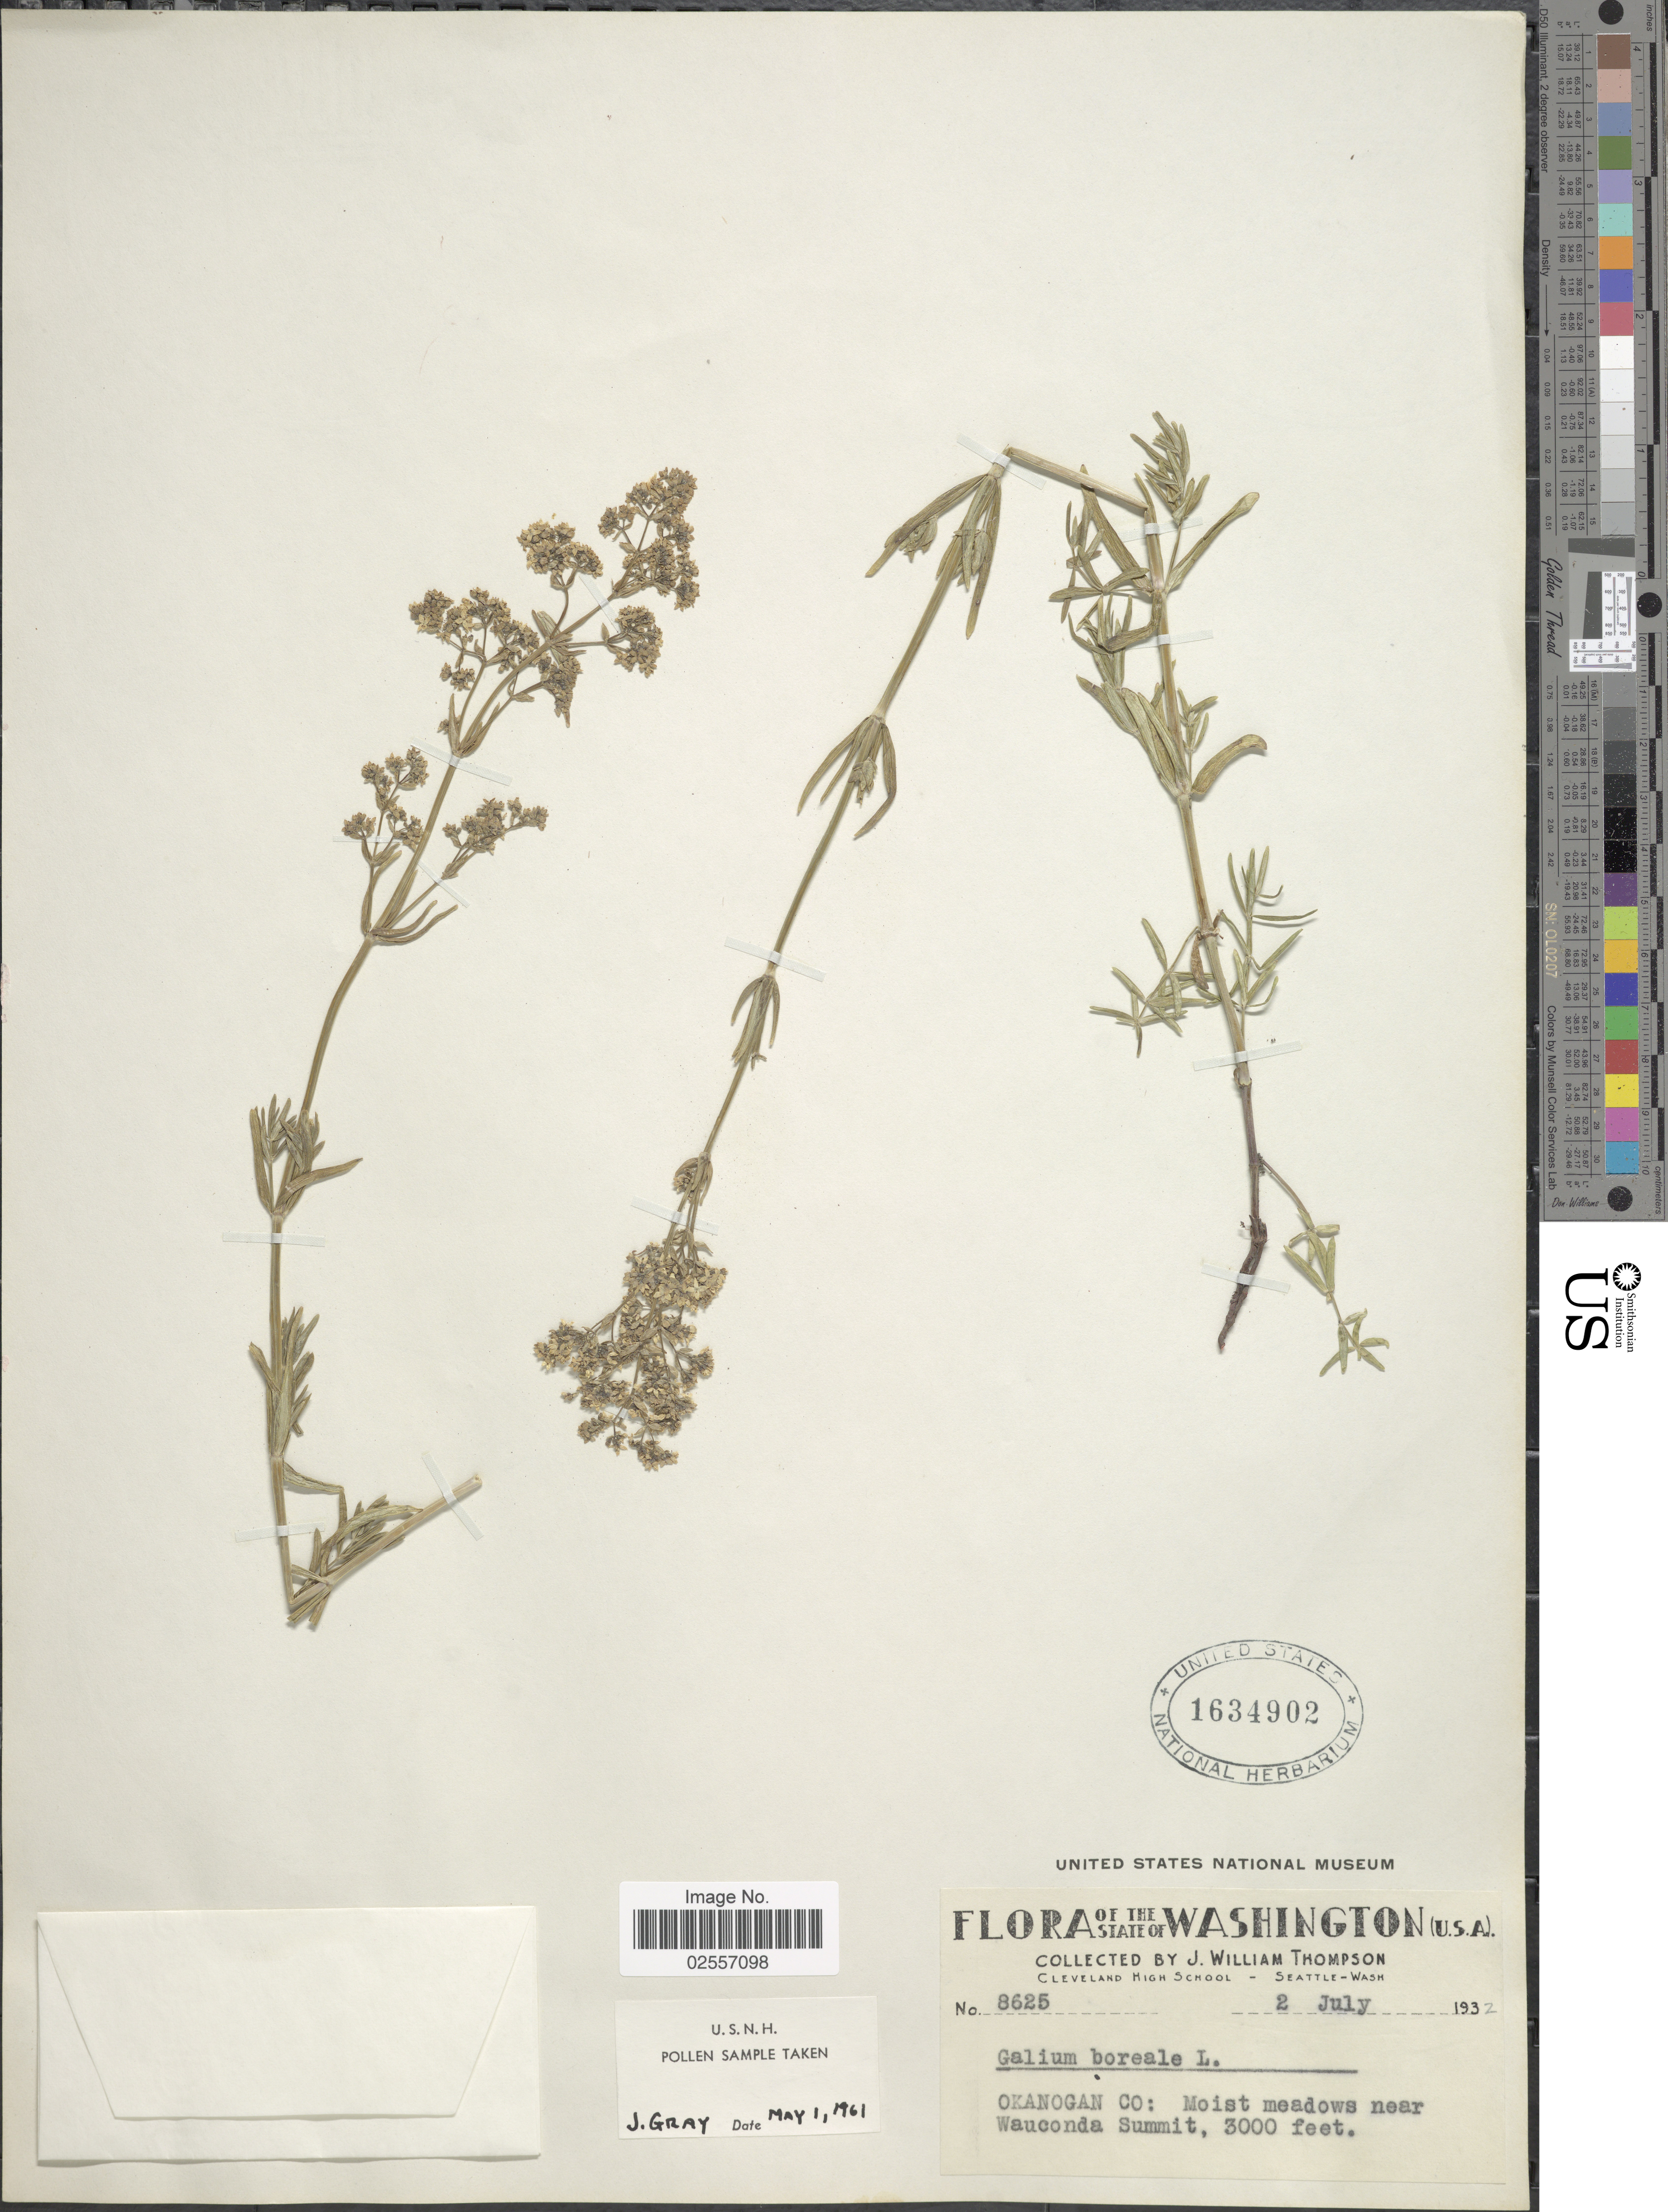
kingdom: Plantae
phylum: Tracheophyta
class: Magnoliopsida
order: Gentianales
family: Rubiaceae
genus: Galium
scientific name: Galium boreale L.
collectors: J. W. Thompson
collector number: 8625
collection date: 1932-07-02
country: United States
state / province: Washington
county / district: Okanogan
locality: Okanogan Co: near Wauconda Summit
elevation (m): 914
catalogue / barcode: US 1634902